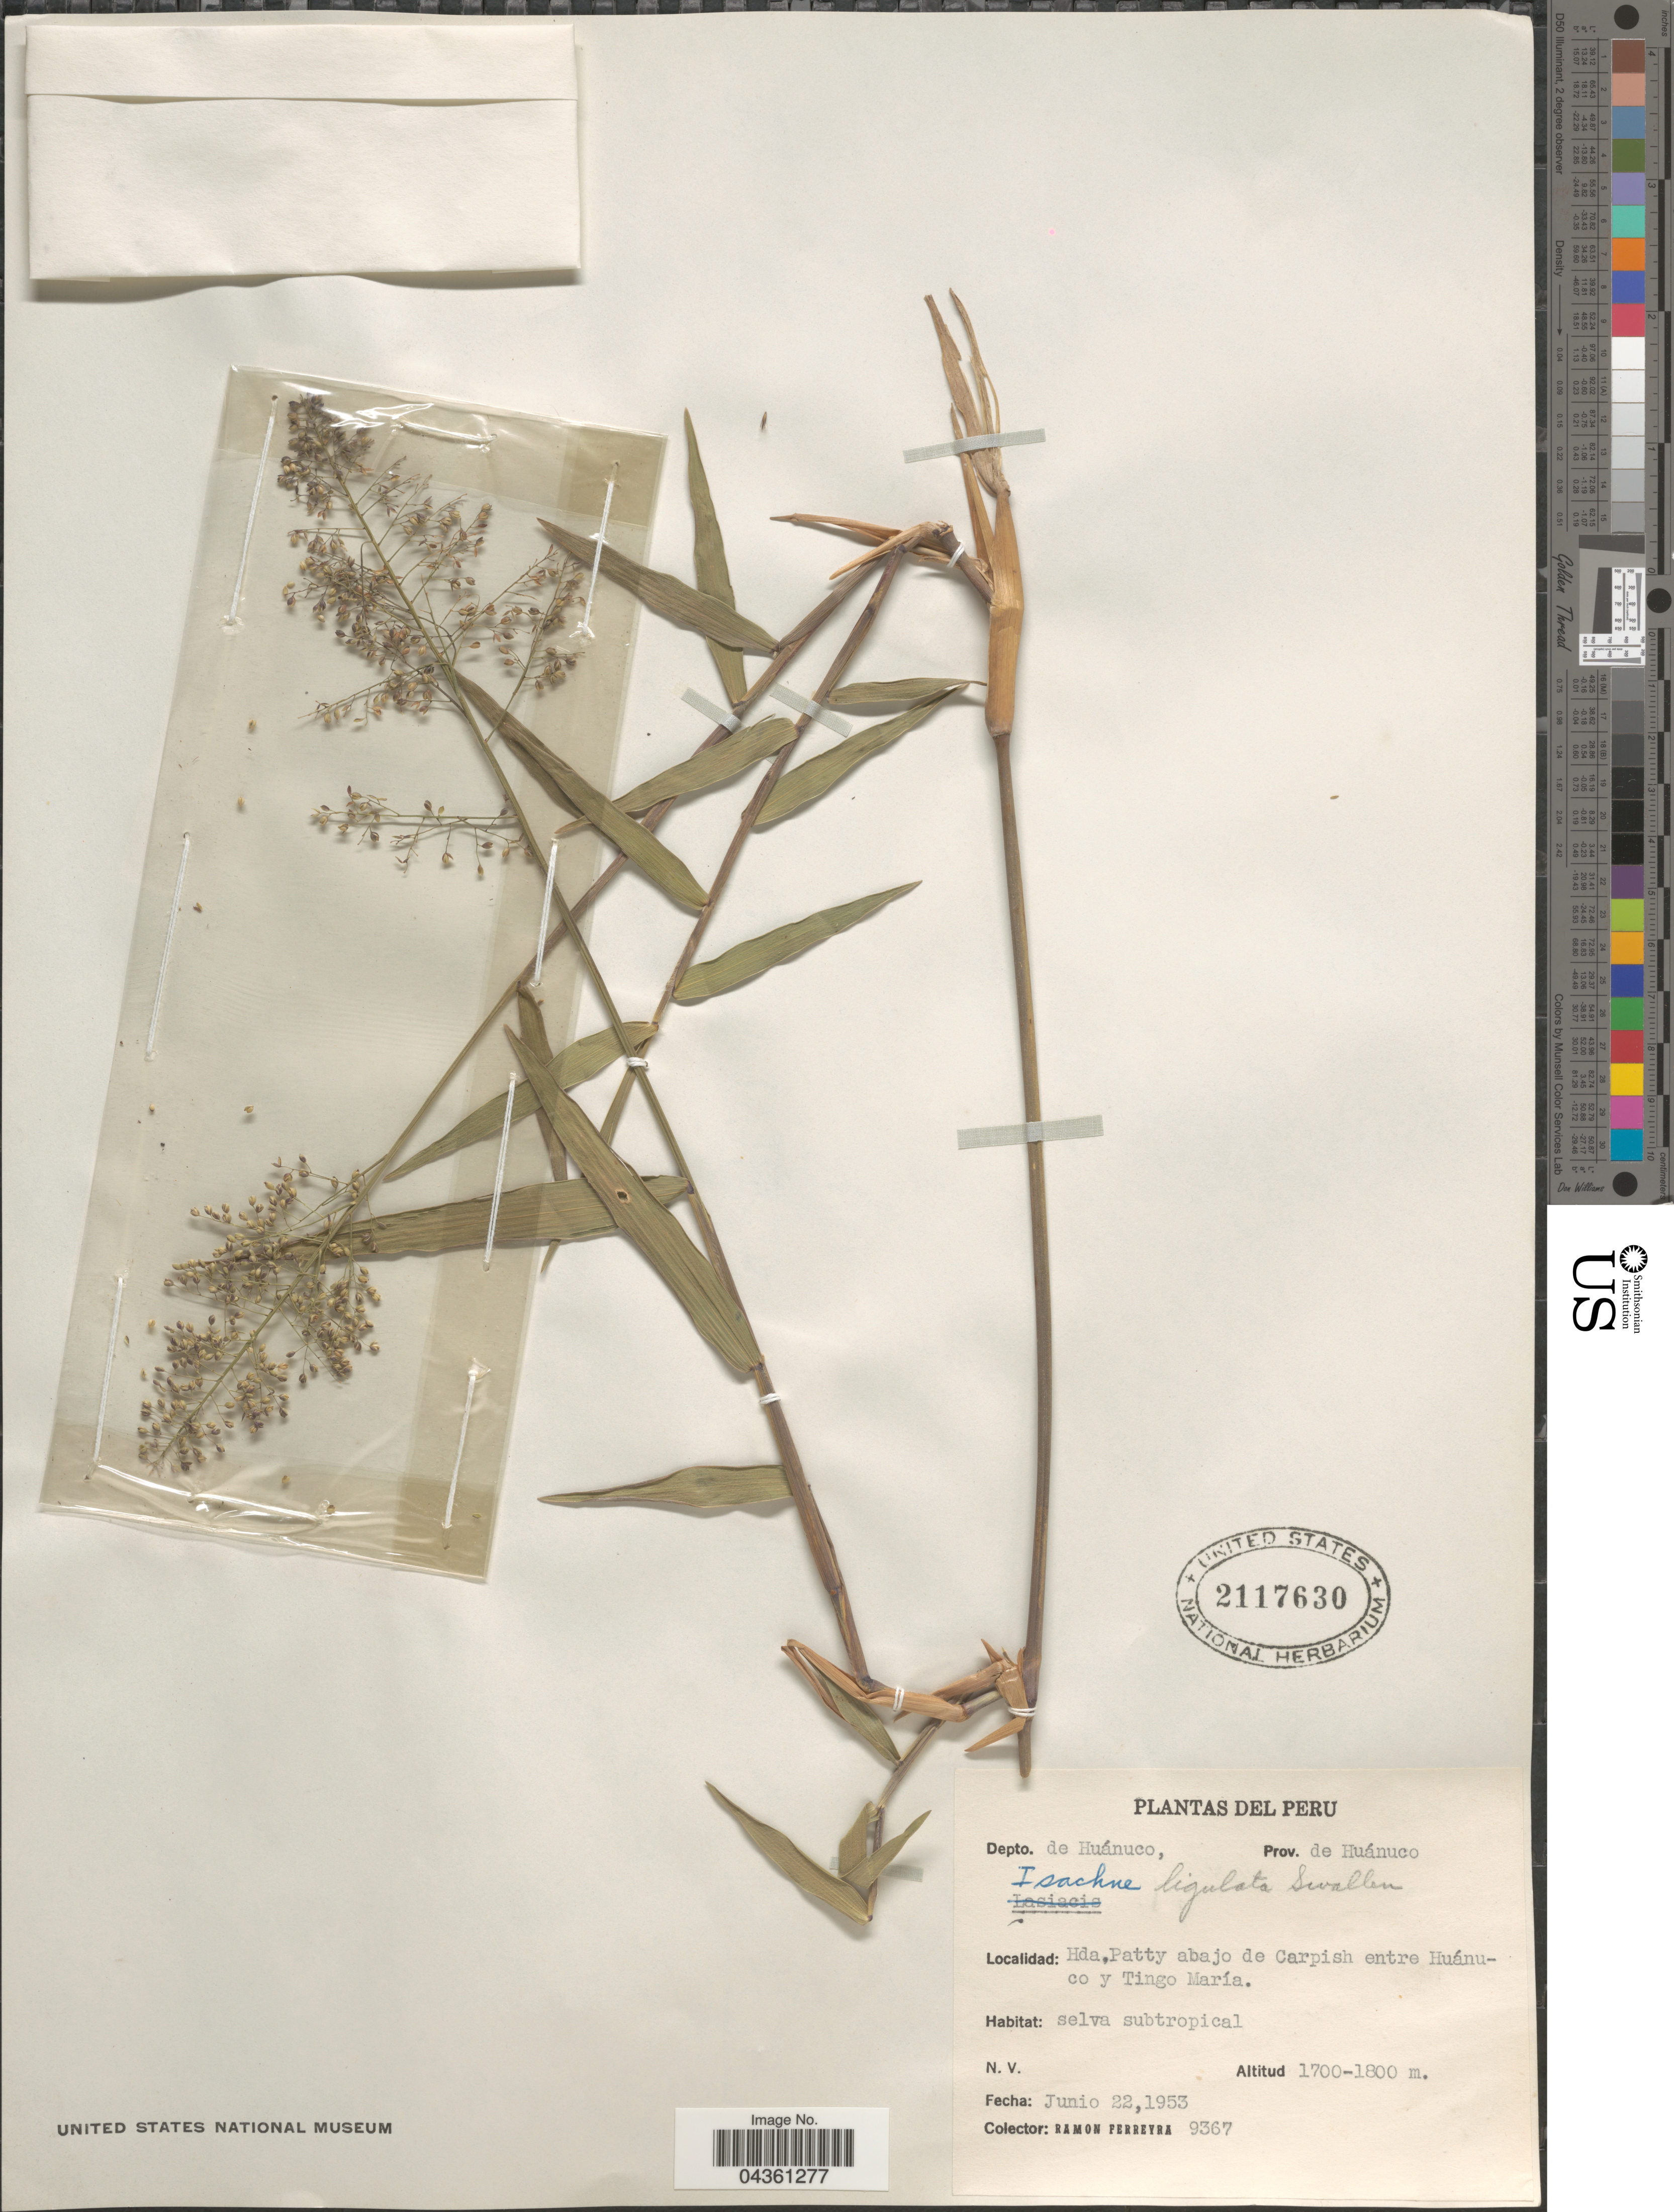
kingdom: Plantae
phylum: Tracheophyta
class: Liliopsida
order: Poales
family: Poaceae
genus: Isachne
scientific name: Isachne ligulata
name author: Swallen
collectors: R. A. Ferreyra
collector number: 9367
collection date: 1953-06-22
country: Peru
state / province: Huánuco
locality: Depto. de Huánuco, Prov. de Huánuco. Hda, Patty abajo de Carpish entre Huánuco y Tingo María.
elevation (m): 1700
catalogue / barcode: US 2117630